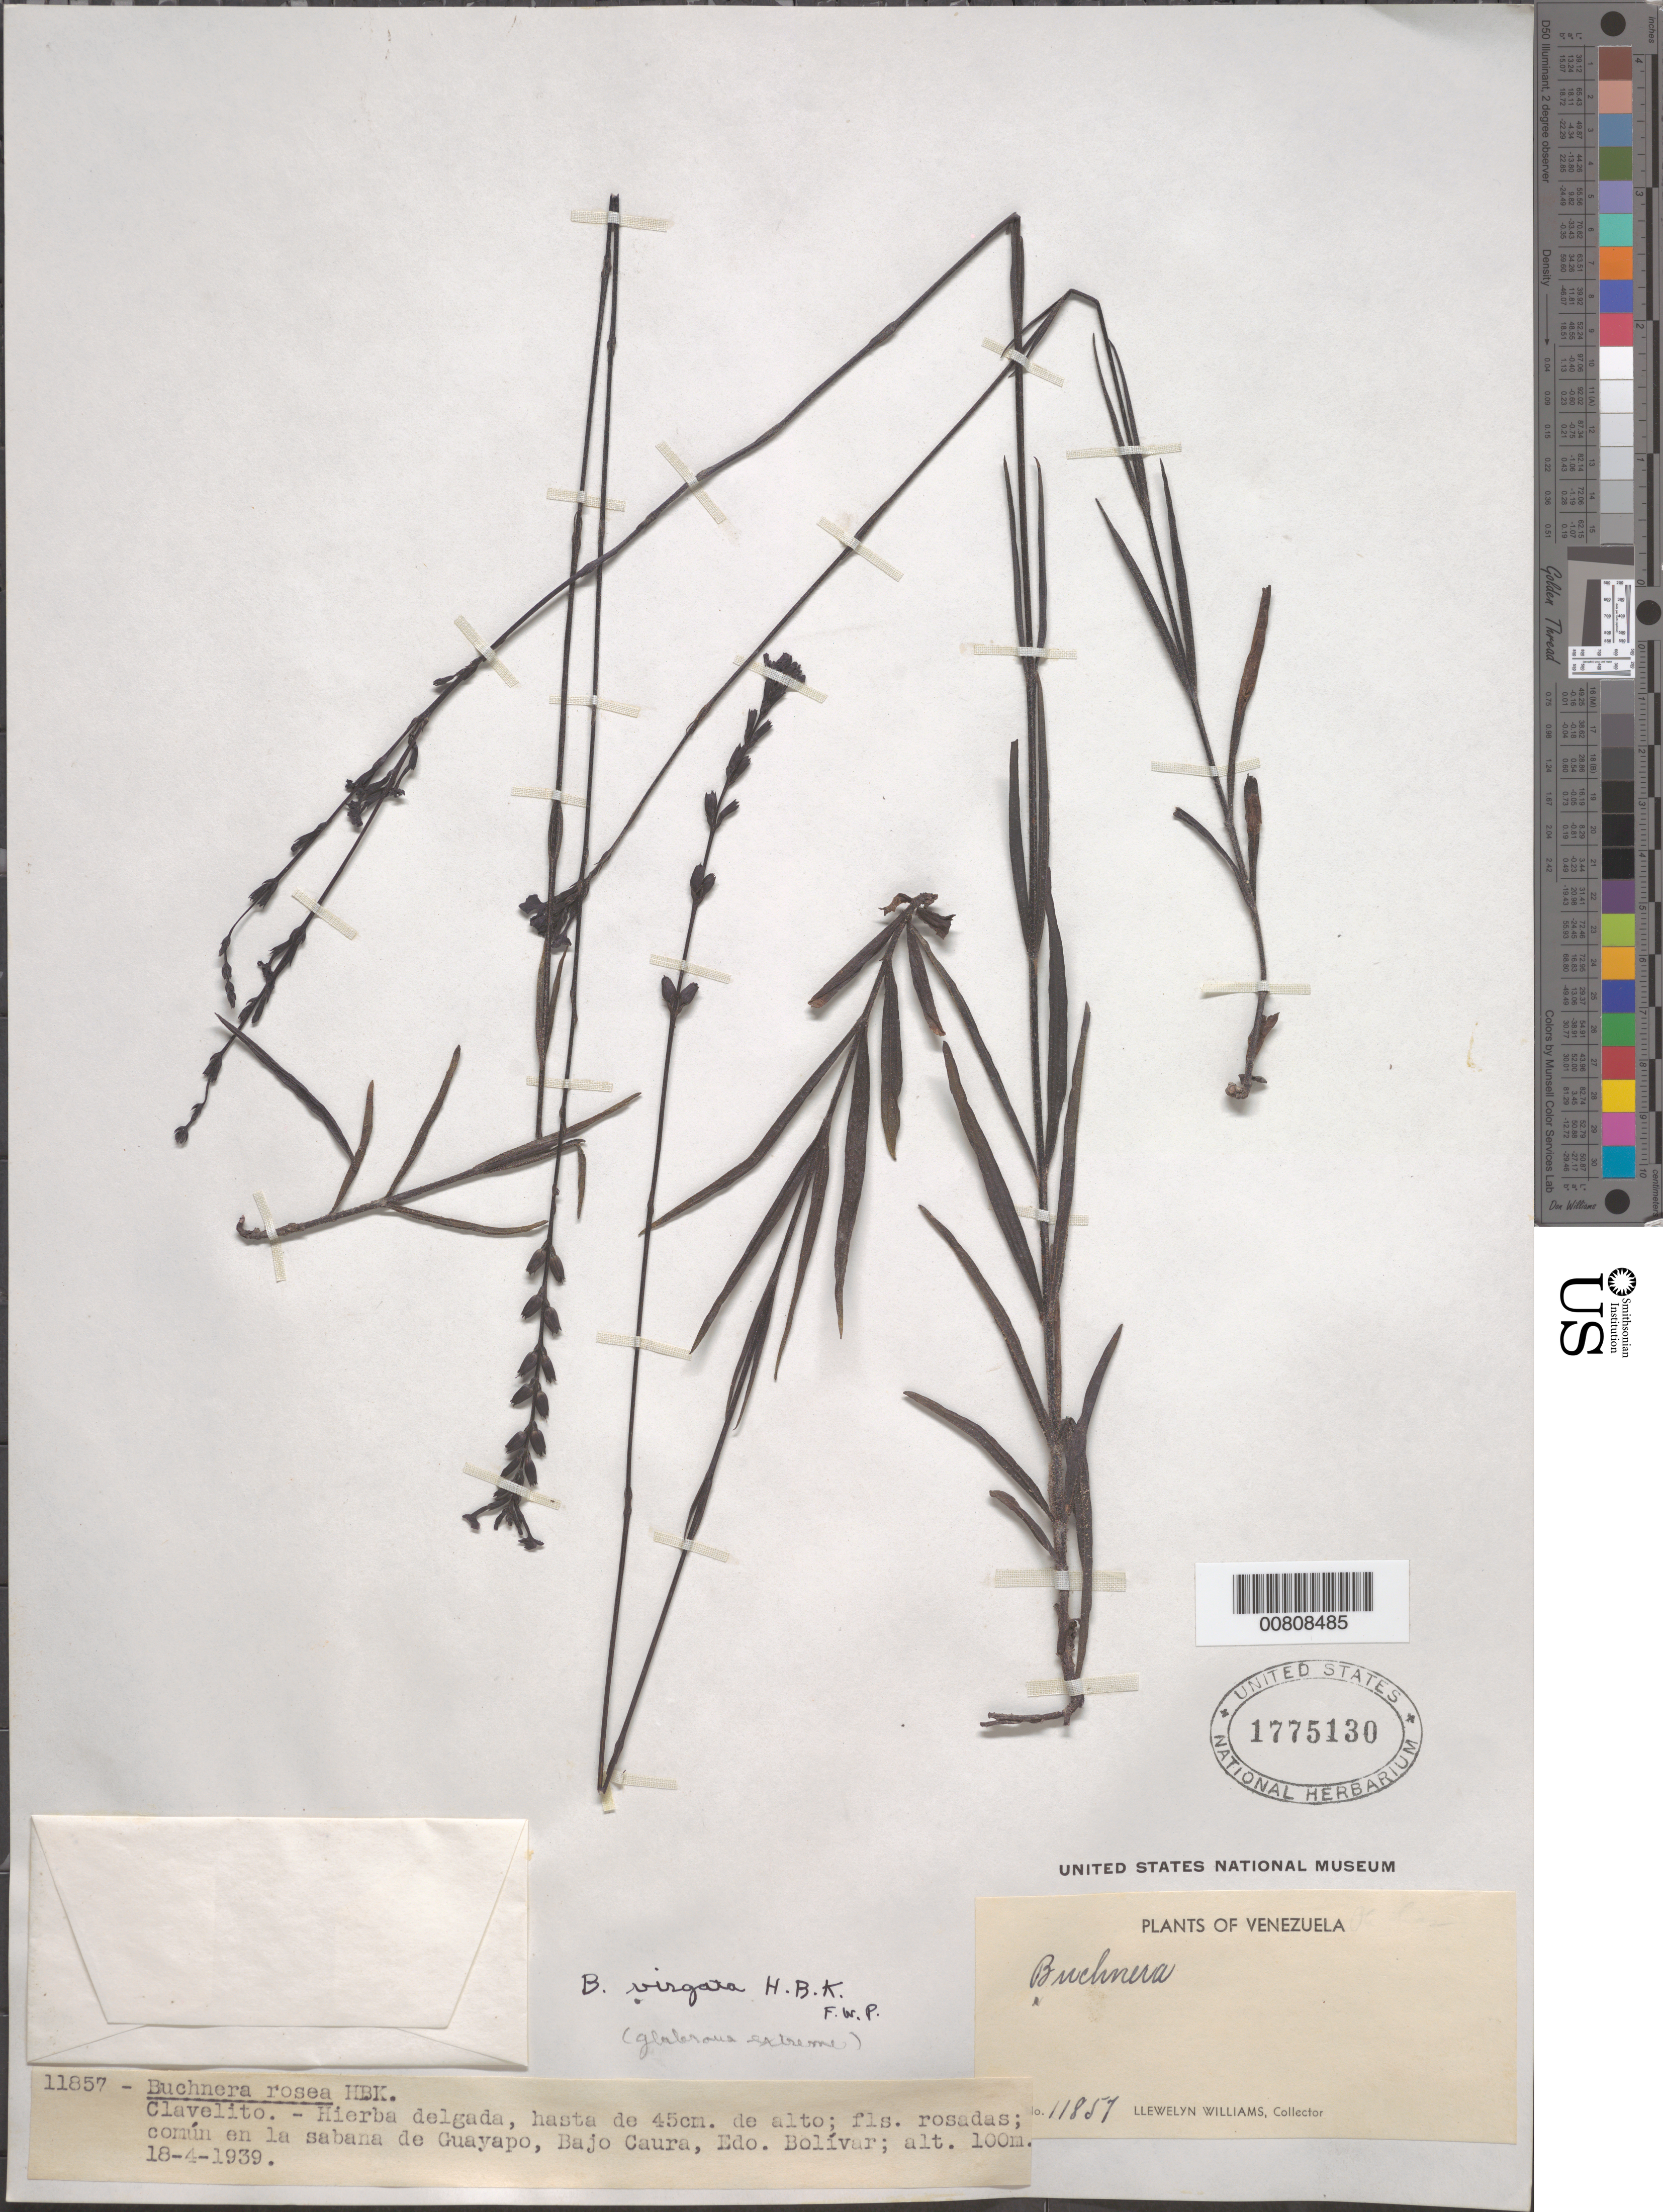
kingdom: Plantae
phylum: Tracheophyta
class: Magnoliopsida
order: Lamiales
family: Orobanchaceae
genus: Buchnera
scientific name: Buchnera virgata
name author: Kunth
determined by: Pennell, F. W.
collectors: Ll. Williams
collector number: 11857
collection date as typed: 18-Apr-39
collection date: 1939-04-18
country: Venezuela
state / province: Bolívar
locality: Guayapo, Bajo Caura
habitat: Sabana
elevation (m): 100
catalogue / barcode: US 1775130